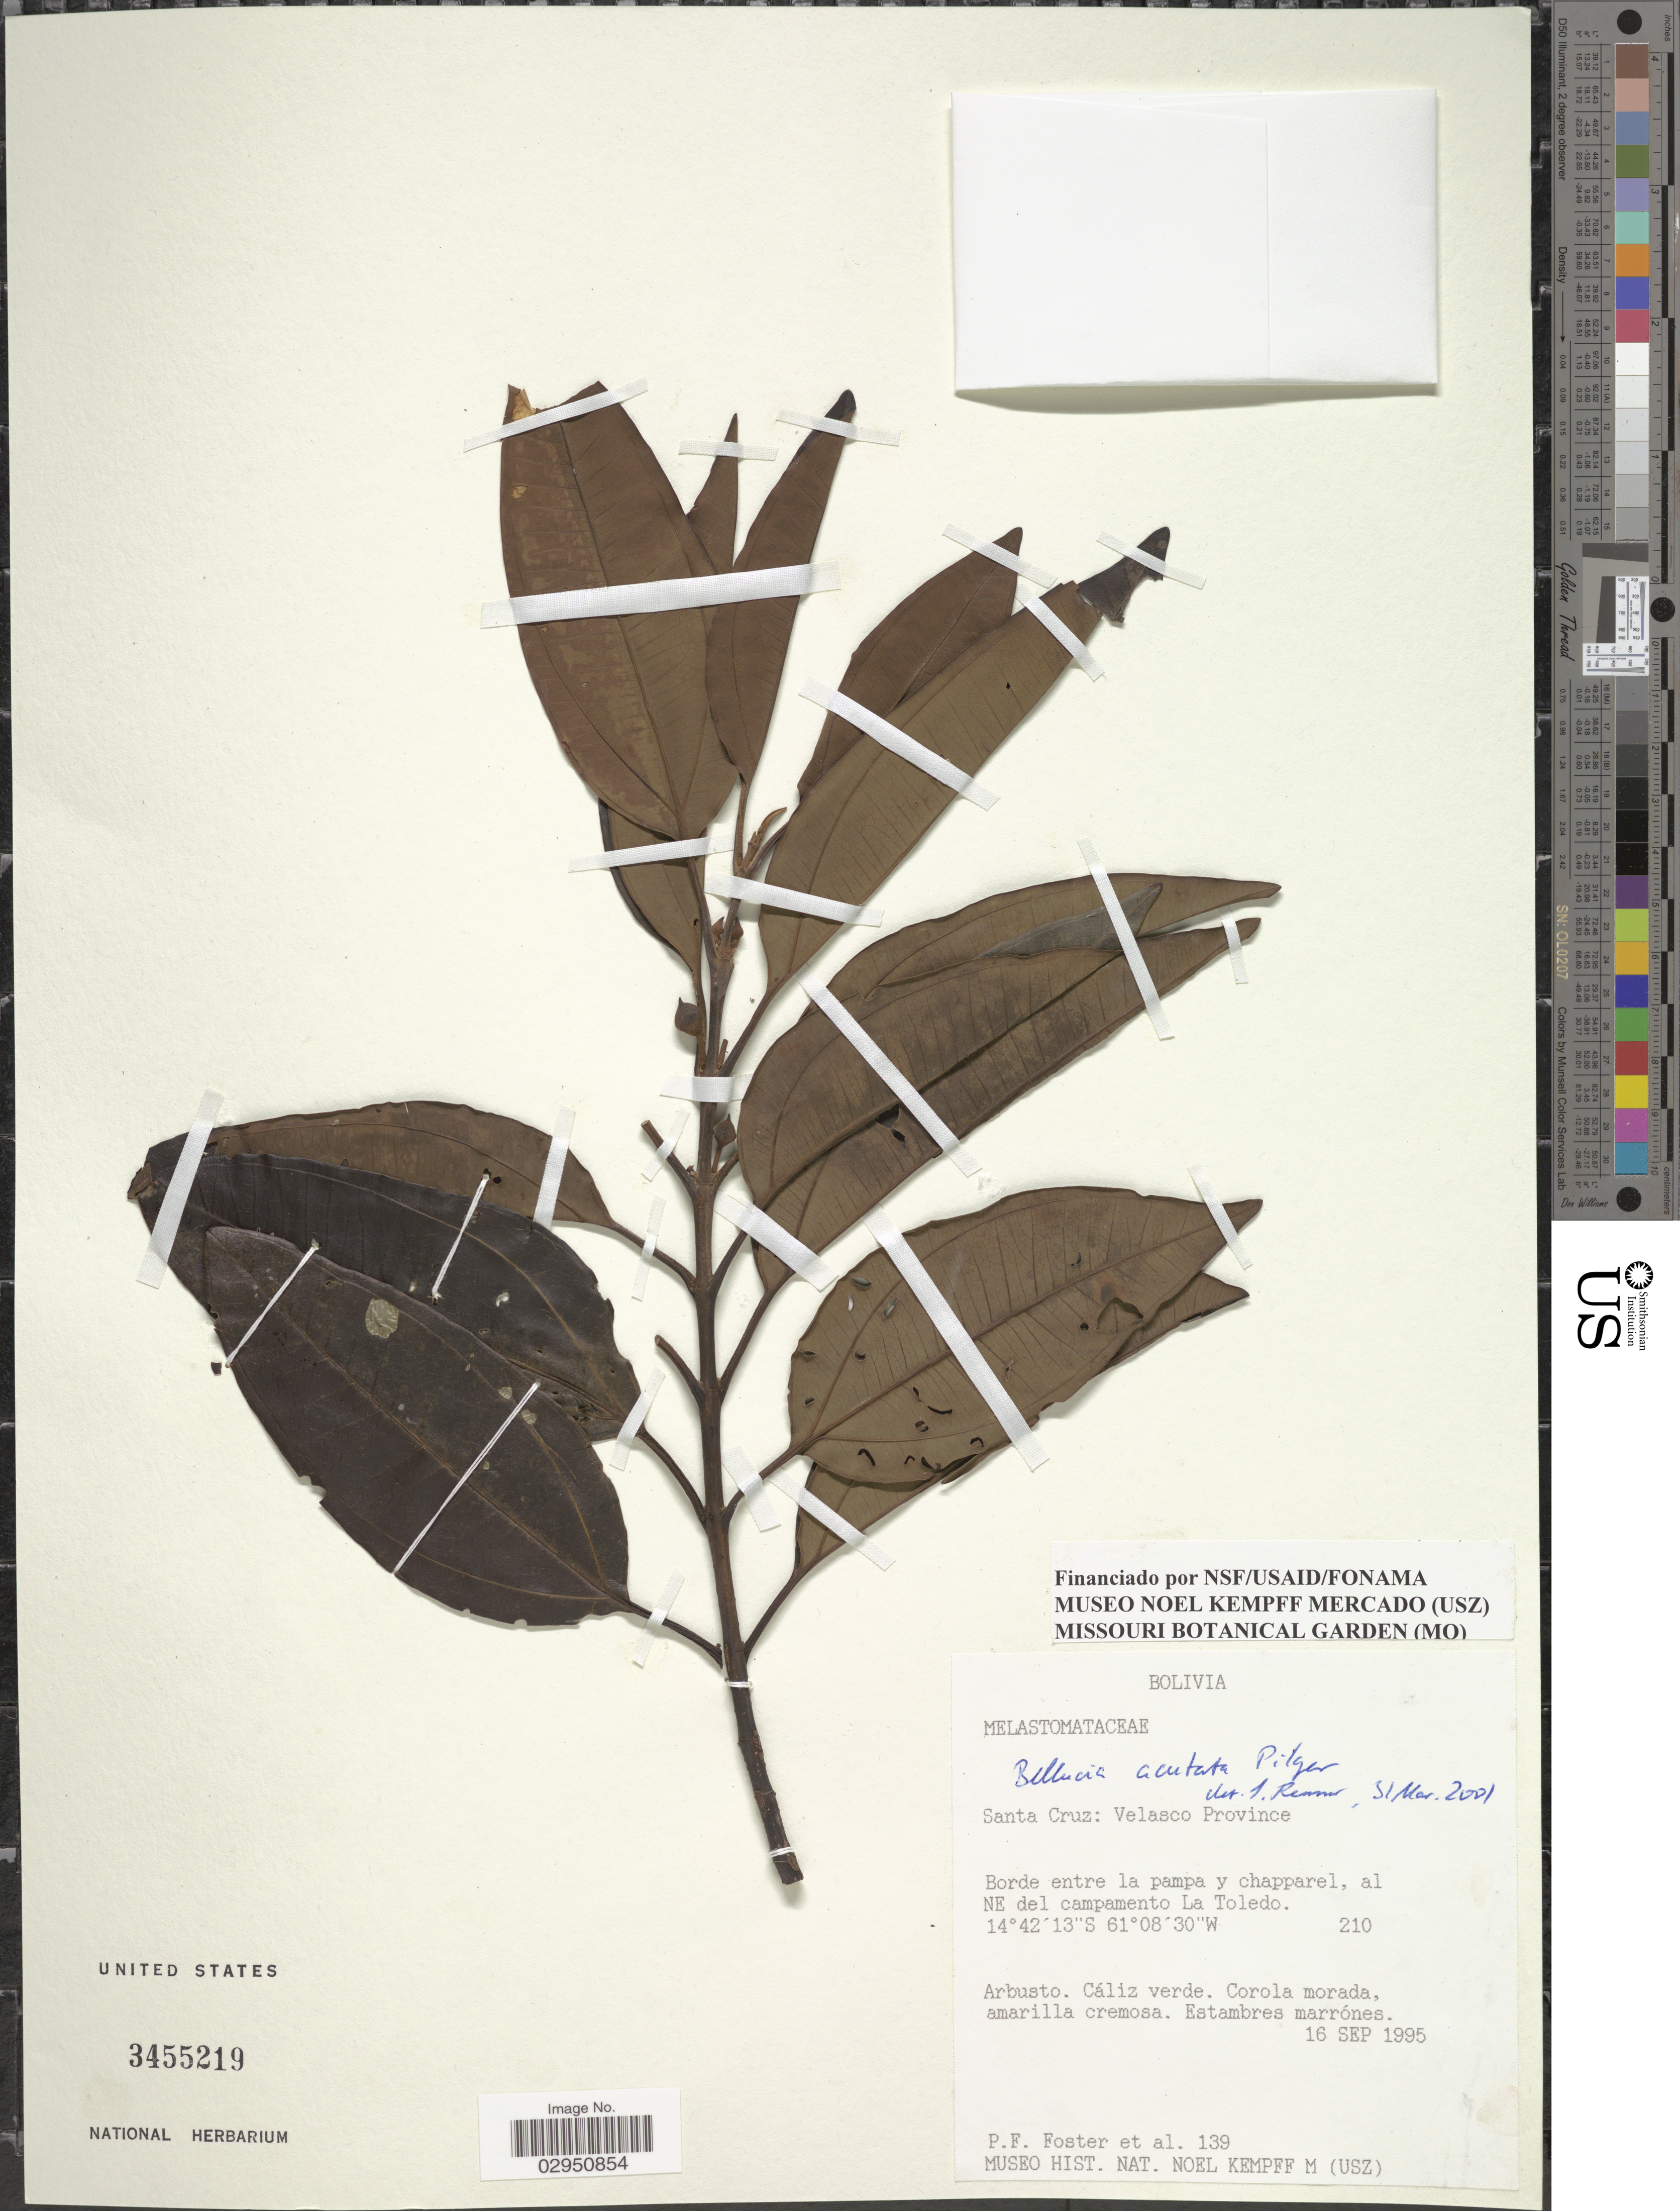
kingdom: Plantae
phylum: Tracheophyta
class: Magnoliopsida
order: Myrtales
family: Melastomataceae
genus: Bellucia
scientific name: Bellucia acutata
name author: Pilg.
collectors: P. Foster & et al.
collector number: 139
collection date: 1995-09-16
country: Bolivia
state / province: Santa Cruz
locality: Velasco Province. Borde entre la pampa y chapparel, al NE del campamento La Toledo.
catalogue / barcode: US 3455219